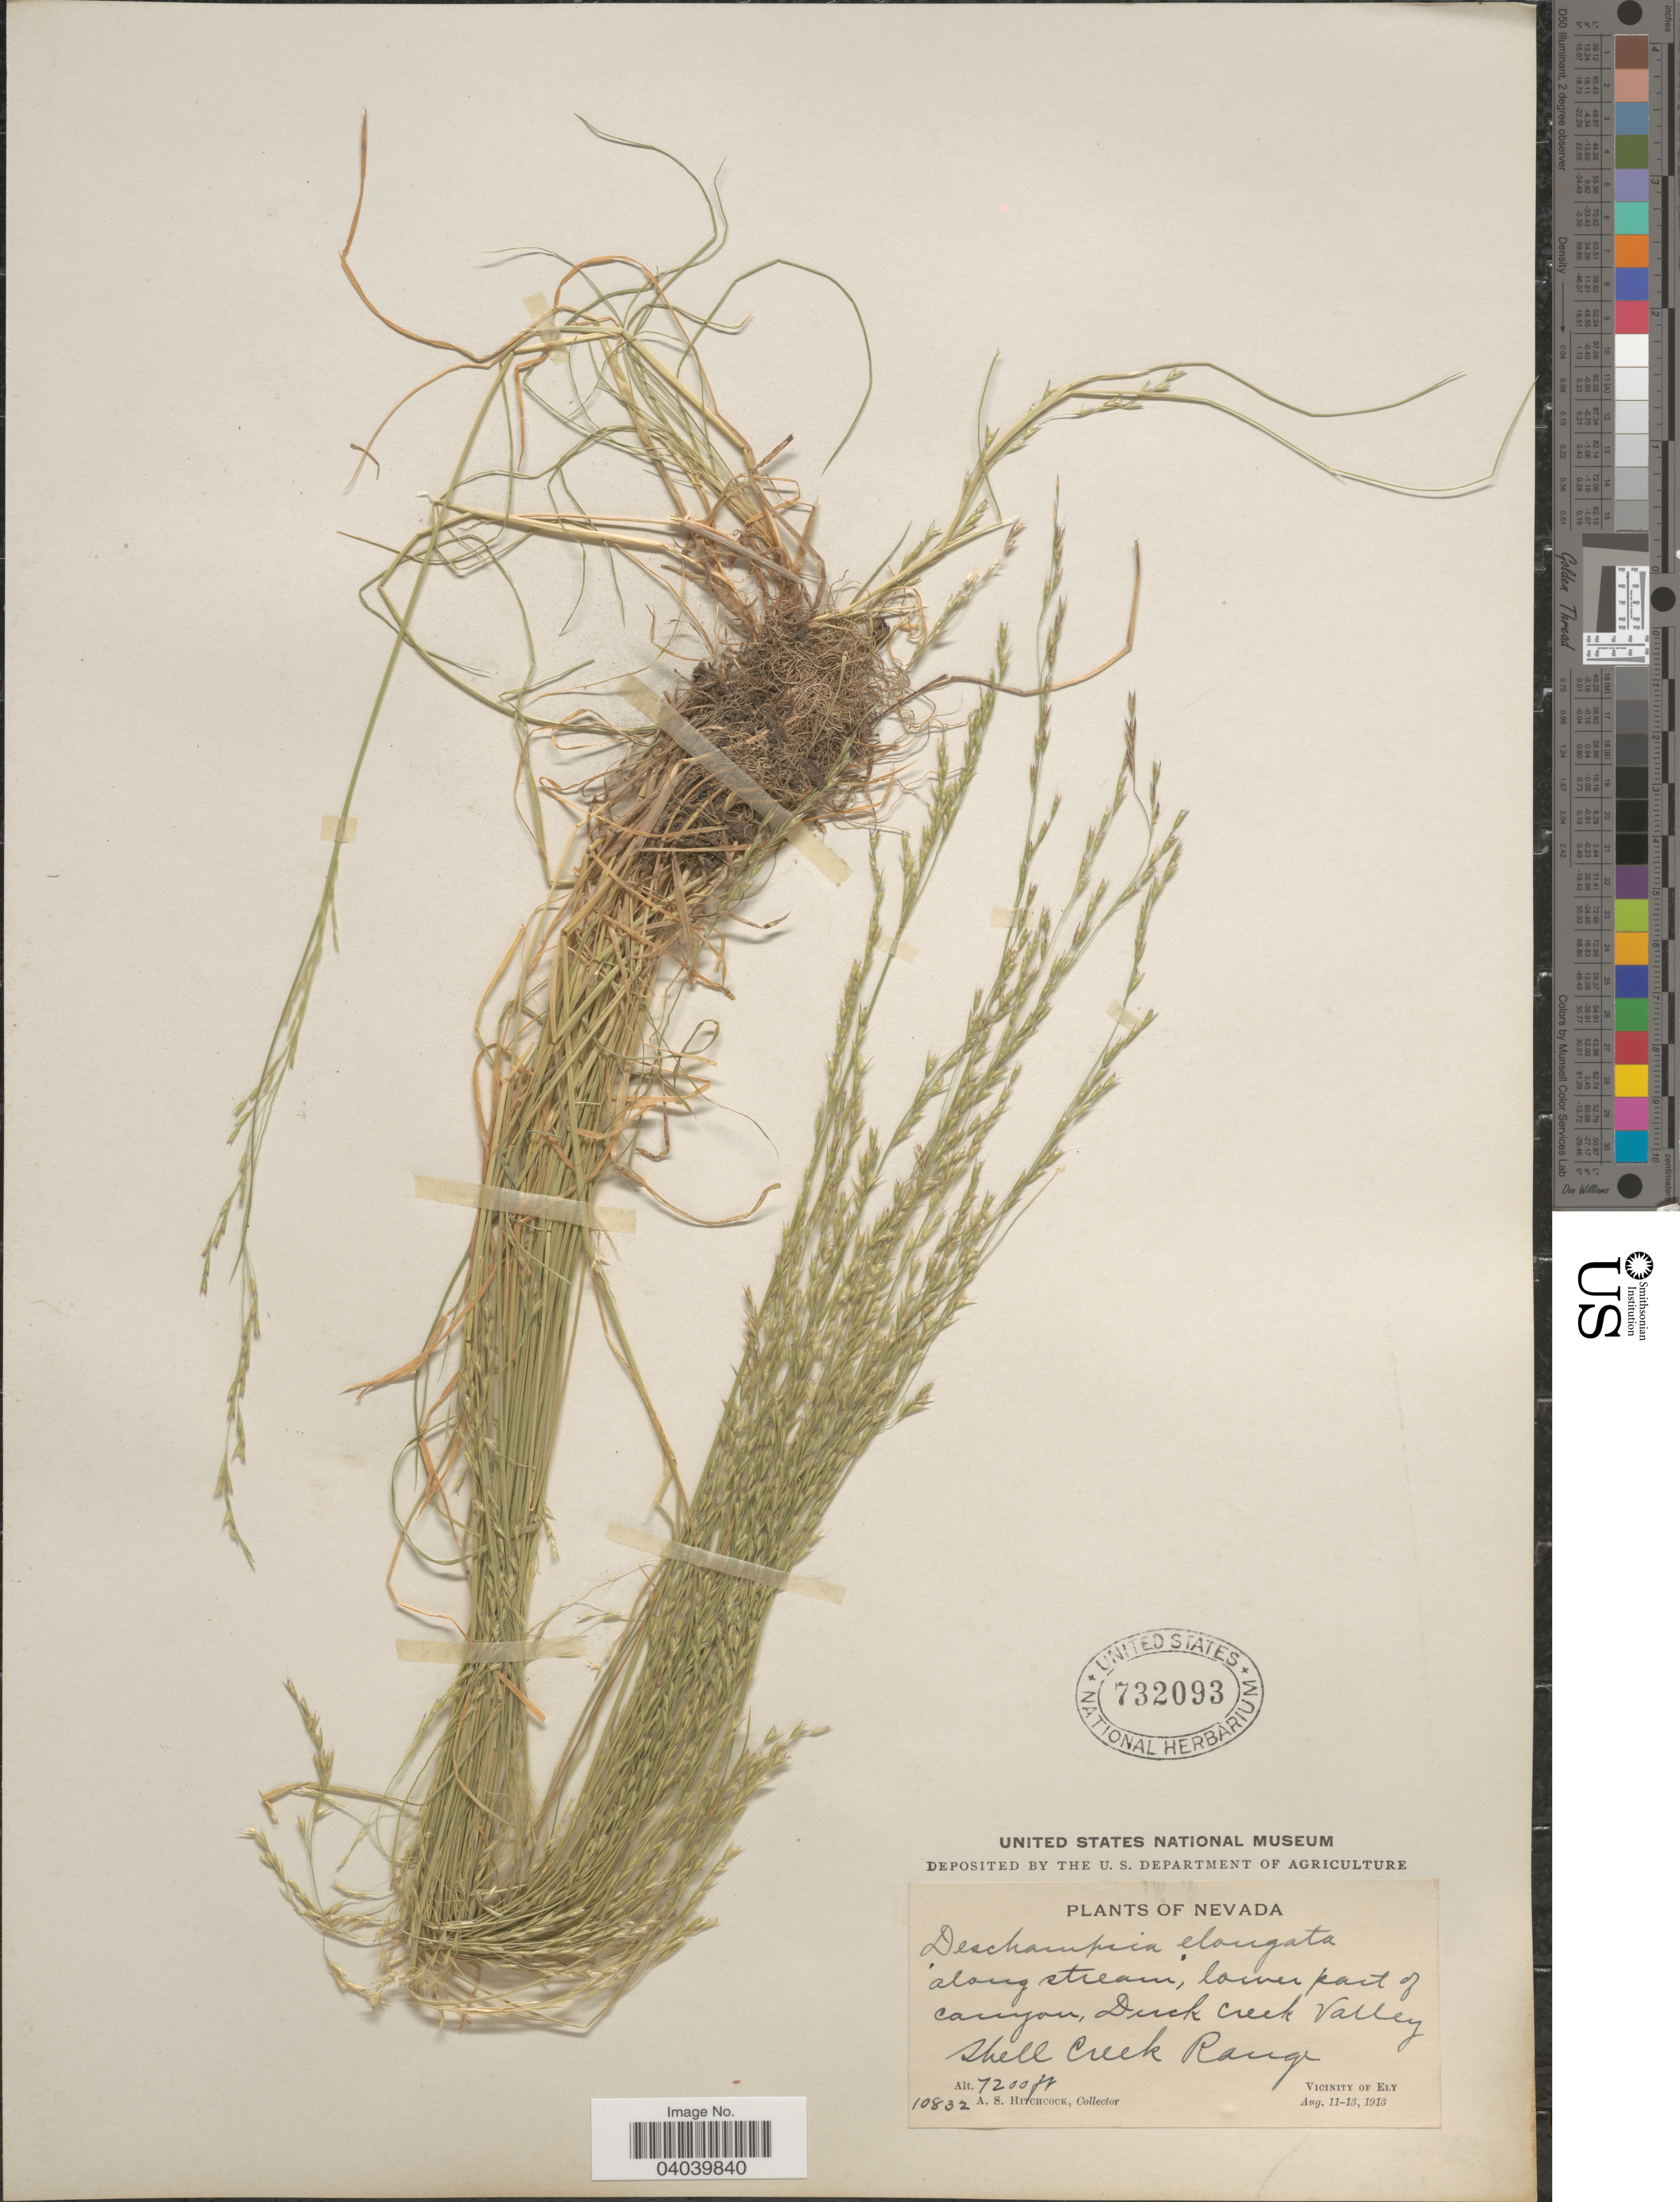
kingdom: Plantae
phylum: Tracheophyta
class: Liliopsida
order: Poales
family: Poaceae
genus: Deschampsia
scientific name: Deschampsia elongata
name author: (Hook.) Munro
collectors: A. S. Hitchcock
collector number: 10832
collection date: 1913-08-11/1913-08-13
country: United States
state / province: Nevada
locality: Along stream, lower part of canyon, Duck Creek Valley. Shell Creek Range. Vicinity of Ely.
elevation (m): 2195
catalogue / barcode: US 732093